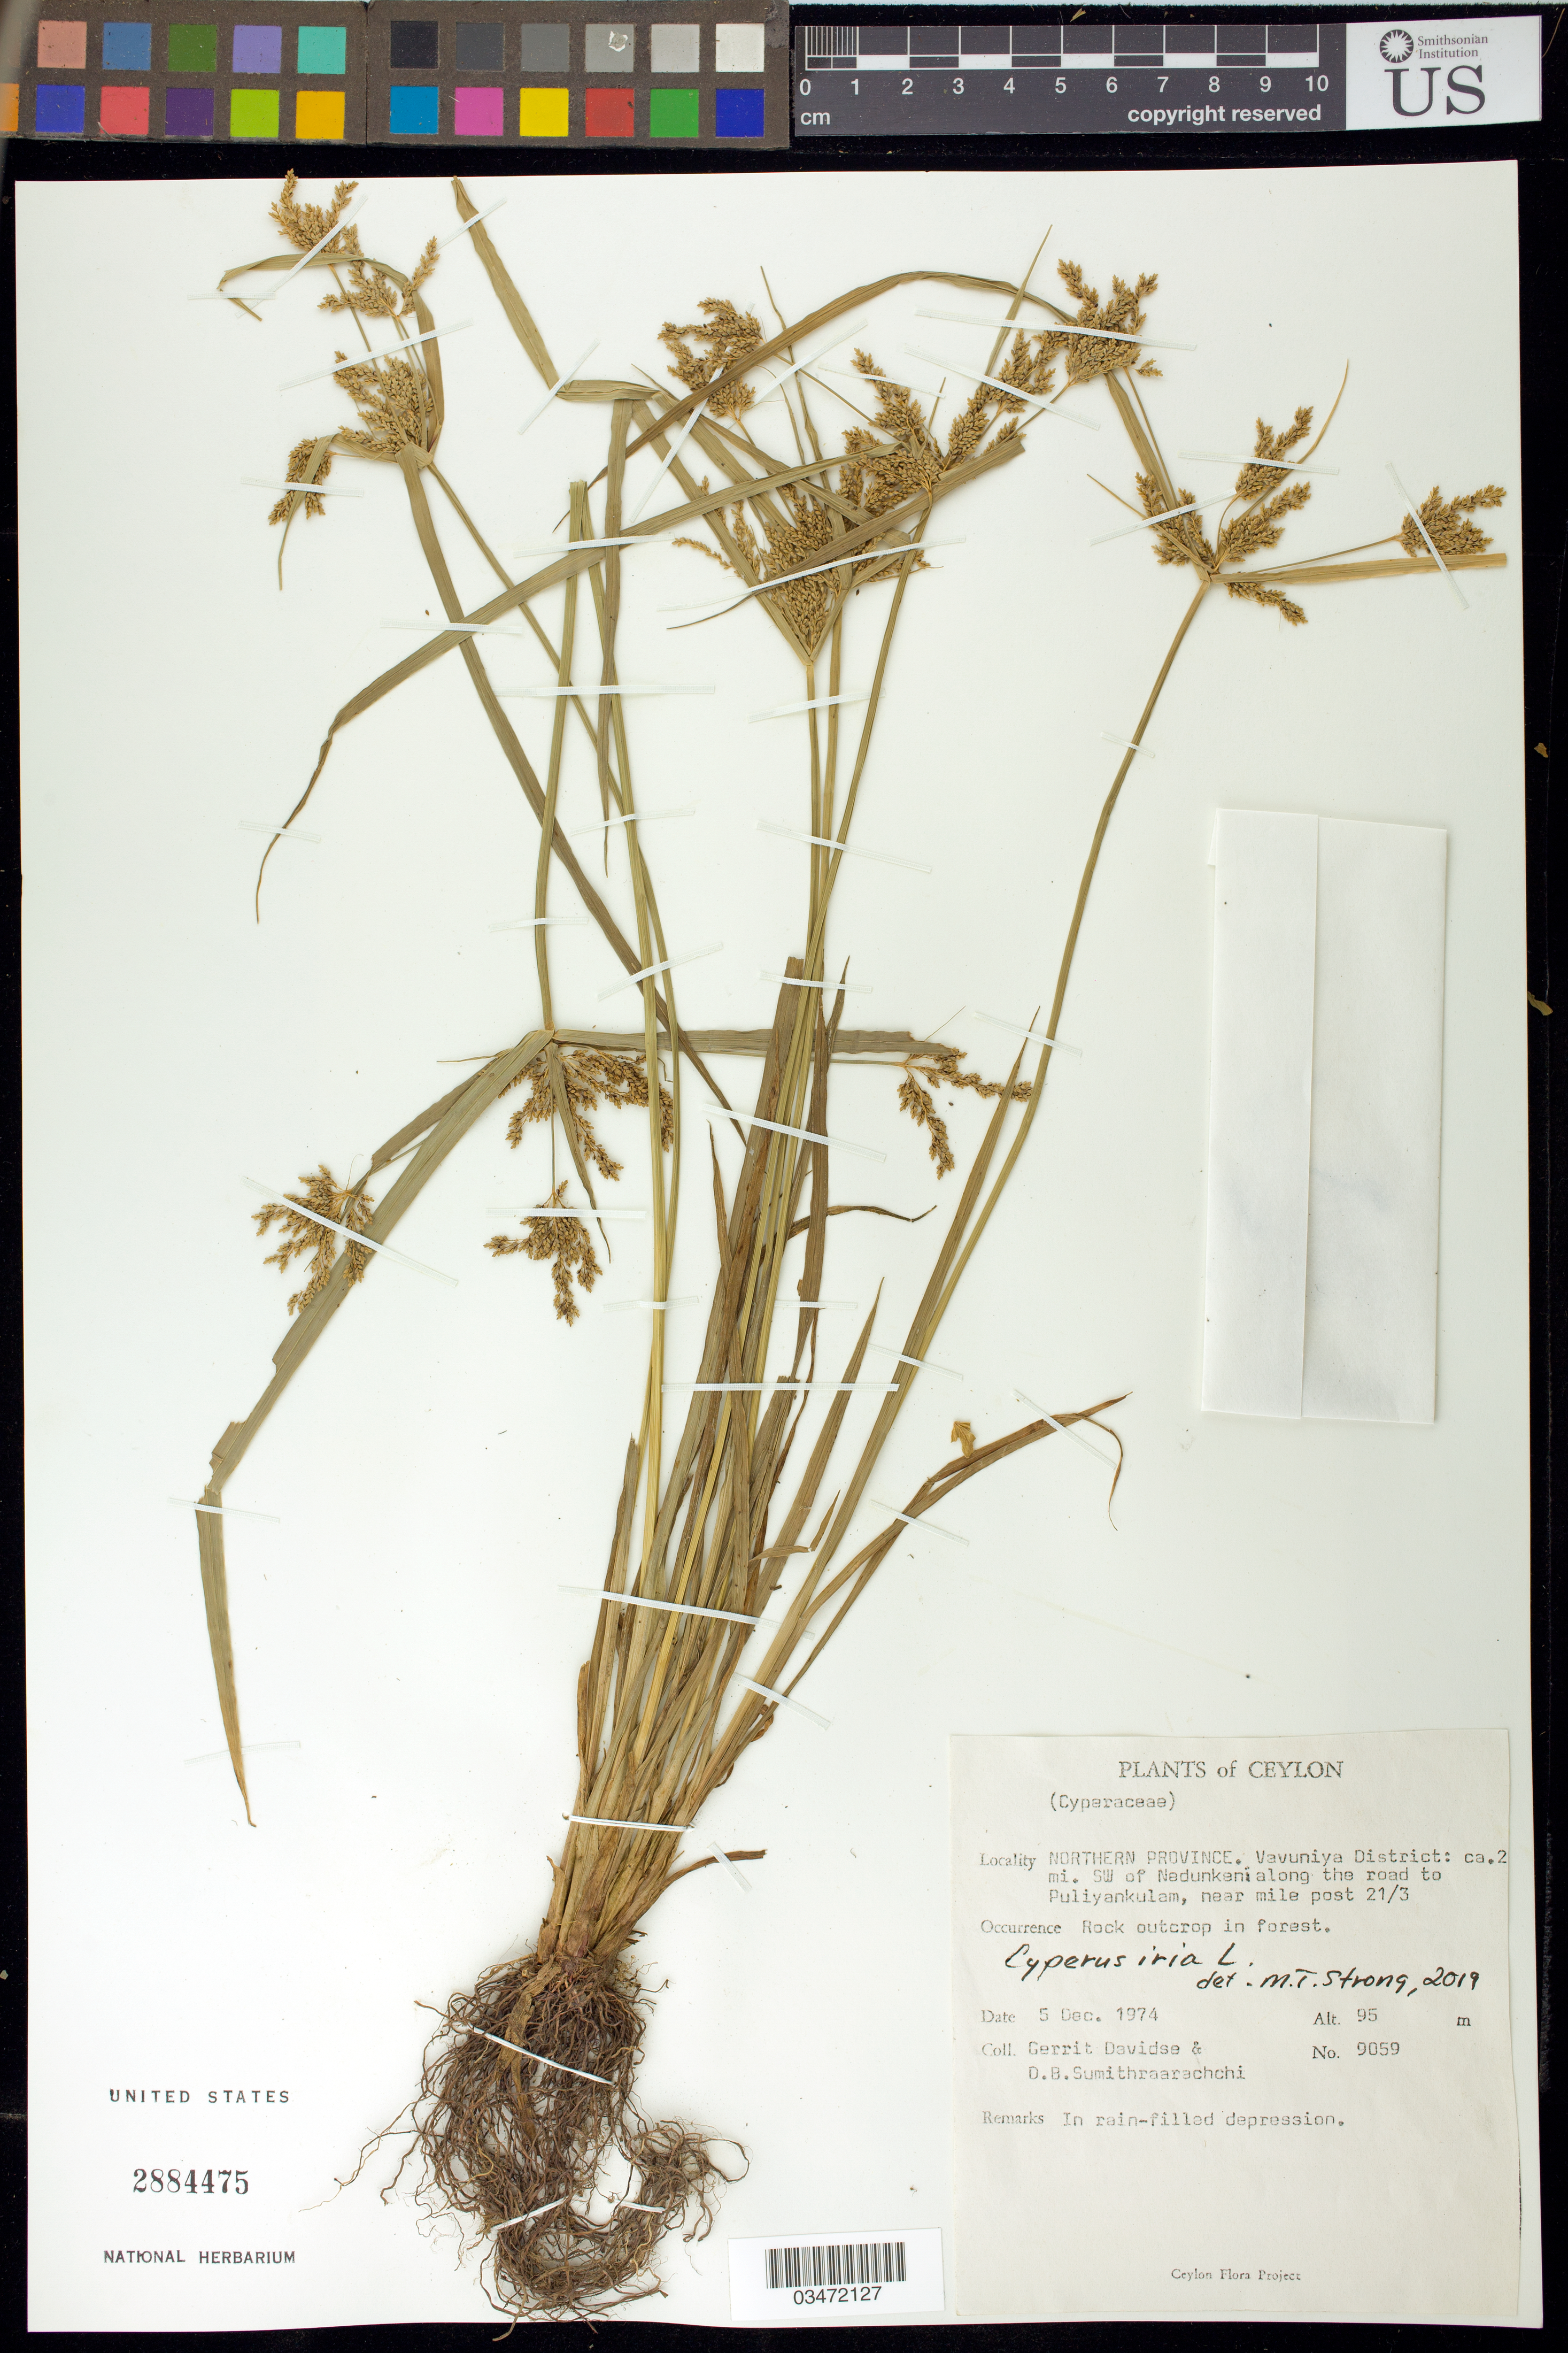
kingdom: Plantae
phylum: Tracheophyta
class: Liliopsida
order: Poales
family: Cyperaceae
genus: Cyperus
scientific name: Cyperus iria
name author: L.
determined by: Strong, M. T., (US), Smithsonian Institution - National Museum of Natural History (UNITED STATES)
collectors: G. Davidse & D. B. Sumithraarachchi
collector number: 9059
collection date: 1974-12-05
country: Sri Lanka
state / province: Northern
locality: Vavuniya District: ca. 2 mi. SW of Nedunkeni along the road to Puliyankulam, near mile post 21/3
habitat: Rock outcrop in forest. In rain-filled depression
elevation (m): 95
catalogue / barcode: US 2884475